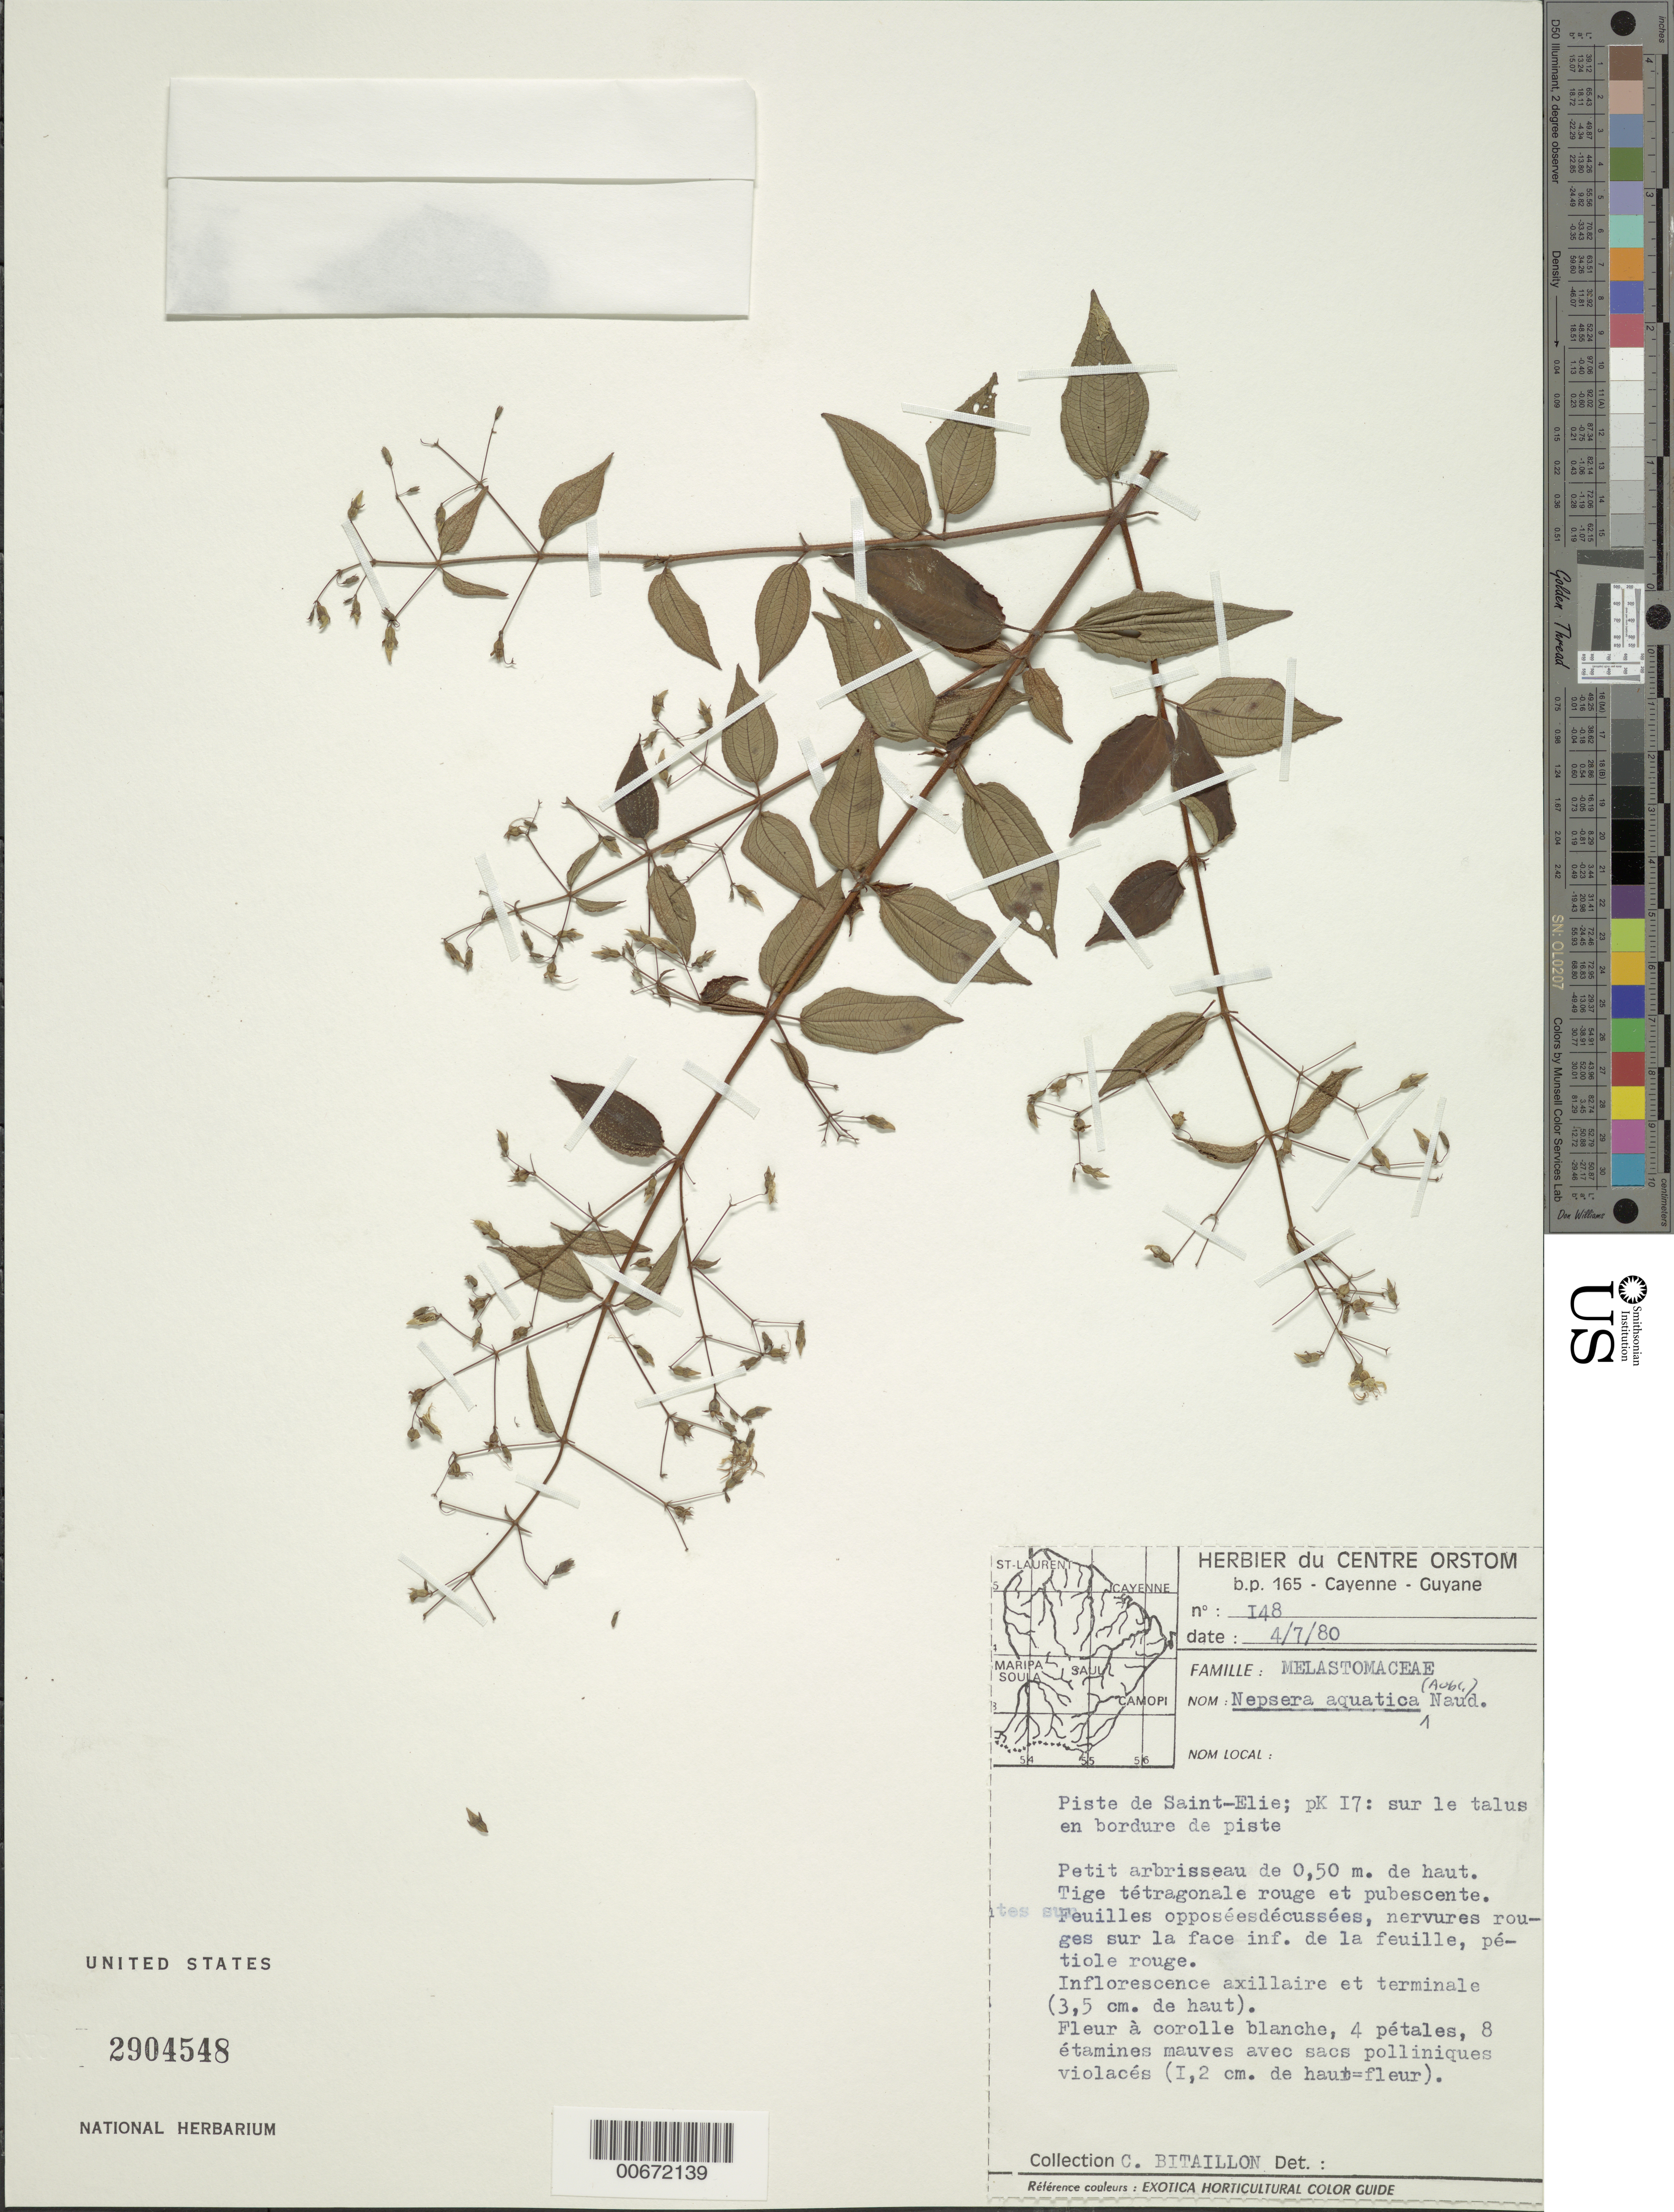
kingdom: Plantae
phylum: Tracheophyta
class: Magnoliopsida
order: Myrtales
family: Melastomataceae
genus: Nepsera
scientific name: Nepsera aquatica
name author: (Aubl.) Naudin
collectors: C. Bitaillon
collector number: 148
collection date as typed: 4-Jul-80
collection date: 1980-07-04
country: French Guiana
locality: Piste de Saint-Élie, pk 17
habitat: Slope along trail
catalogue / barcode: US 2904548